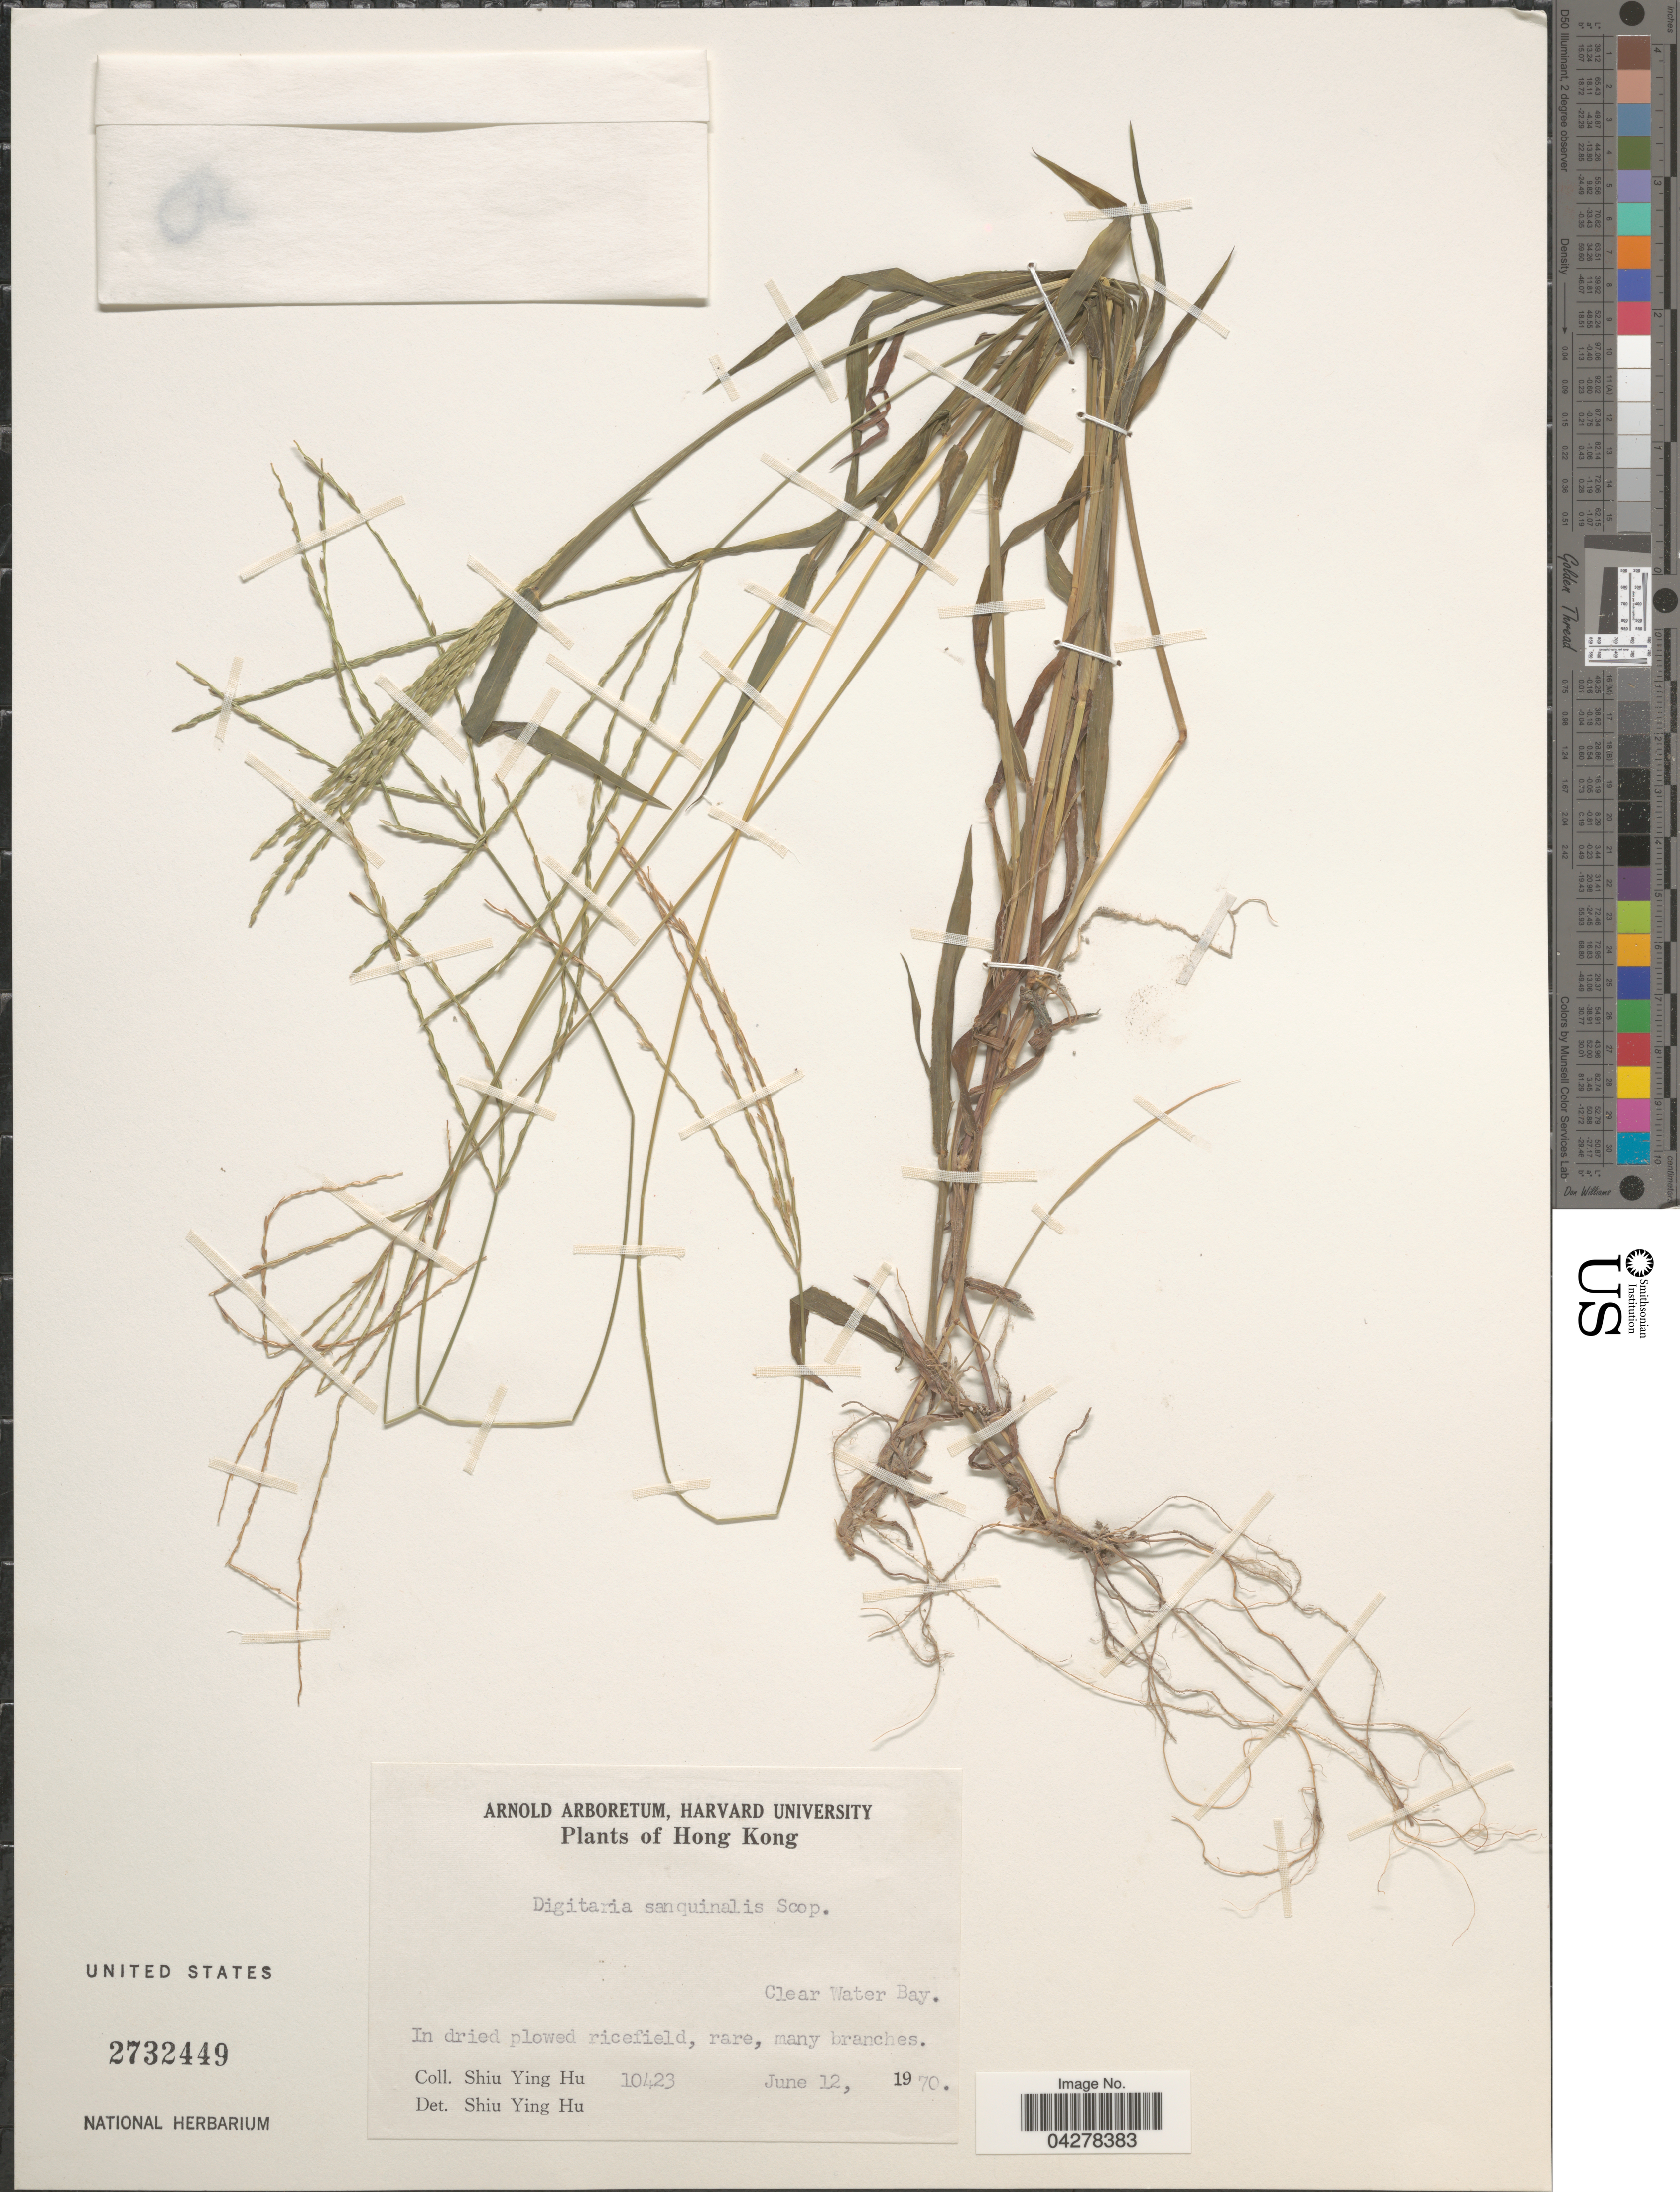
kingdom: Plantae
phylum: Tracheophyta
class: Liliopsida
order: Poales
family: Poaceae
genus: Digitaria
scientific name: Digitaria sanguinalis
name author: (L.) Scop.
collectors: S. Y. Hu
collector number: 10423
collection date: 1970-06-12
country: China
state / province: Hong Kong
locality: Clear Water Bay. In dried plowed ricefield.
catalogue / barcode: US 2732449